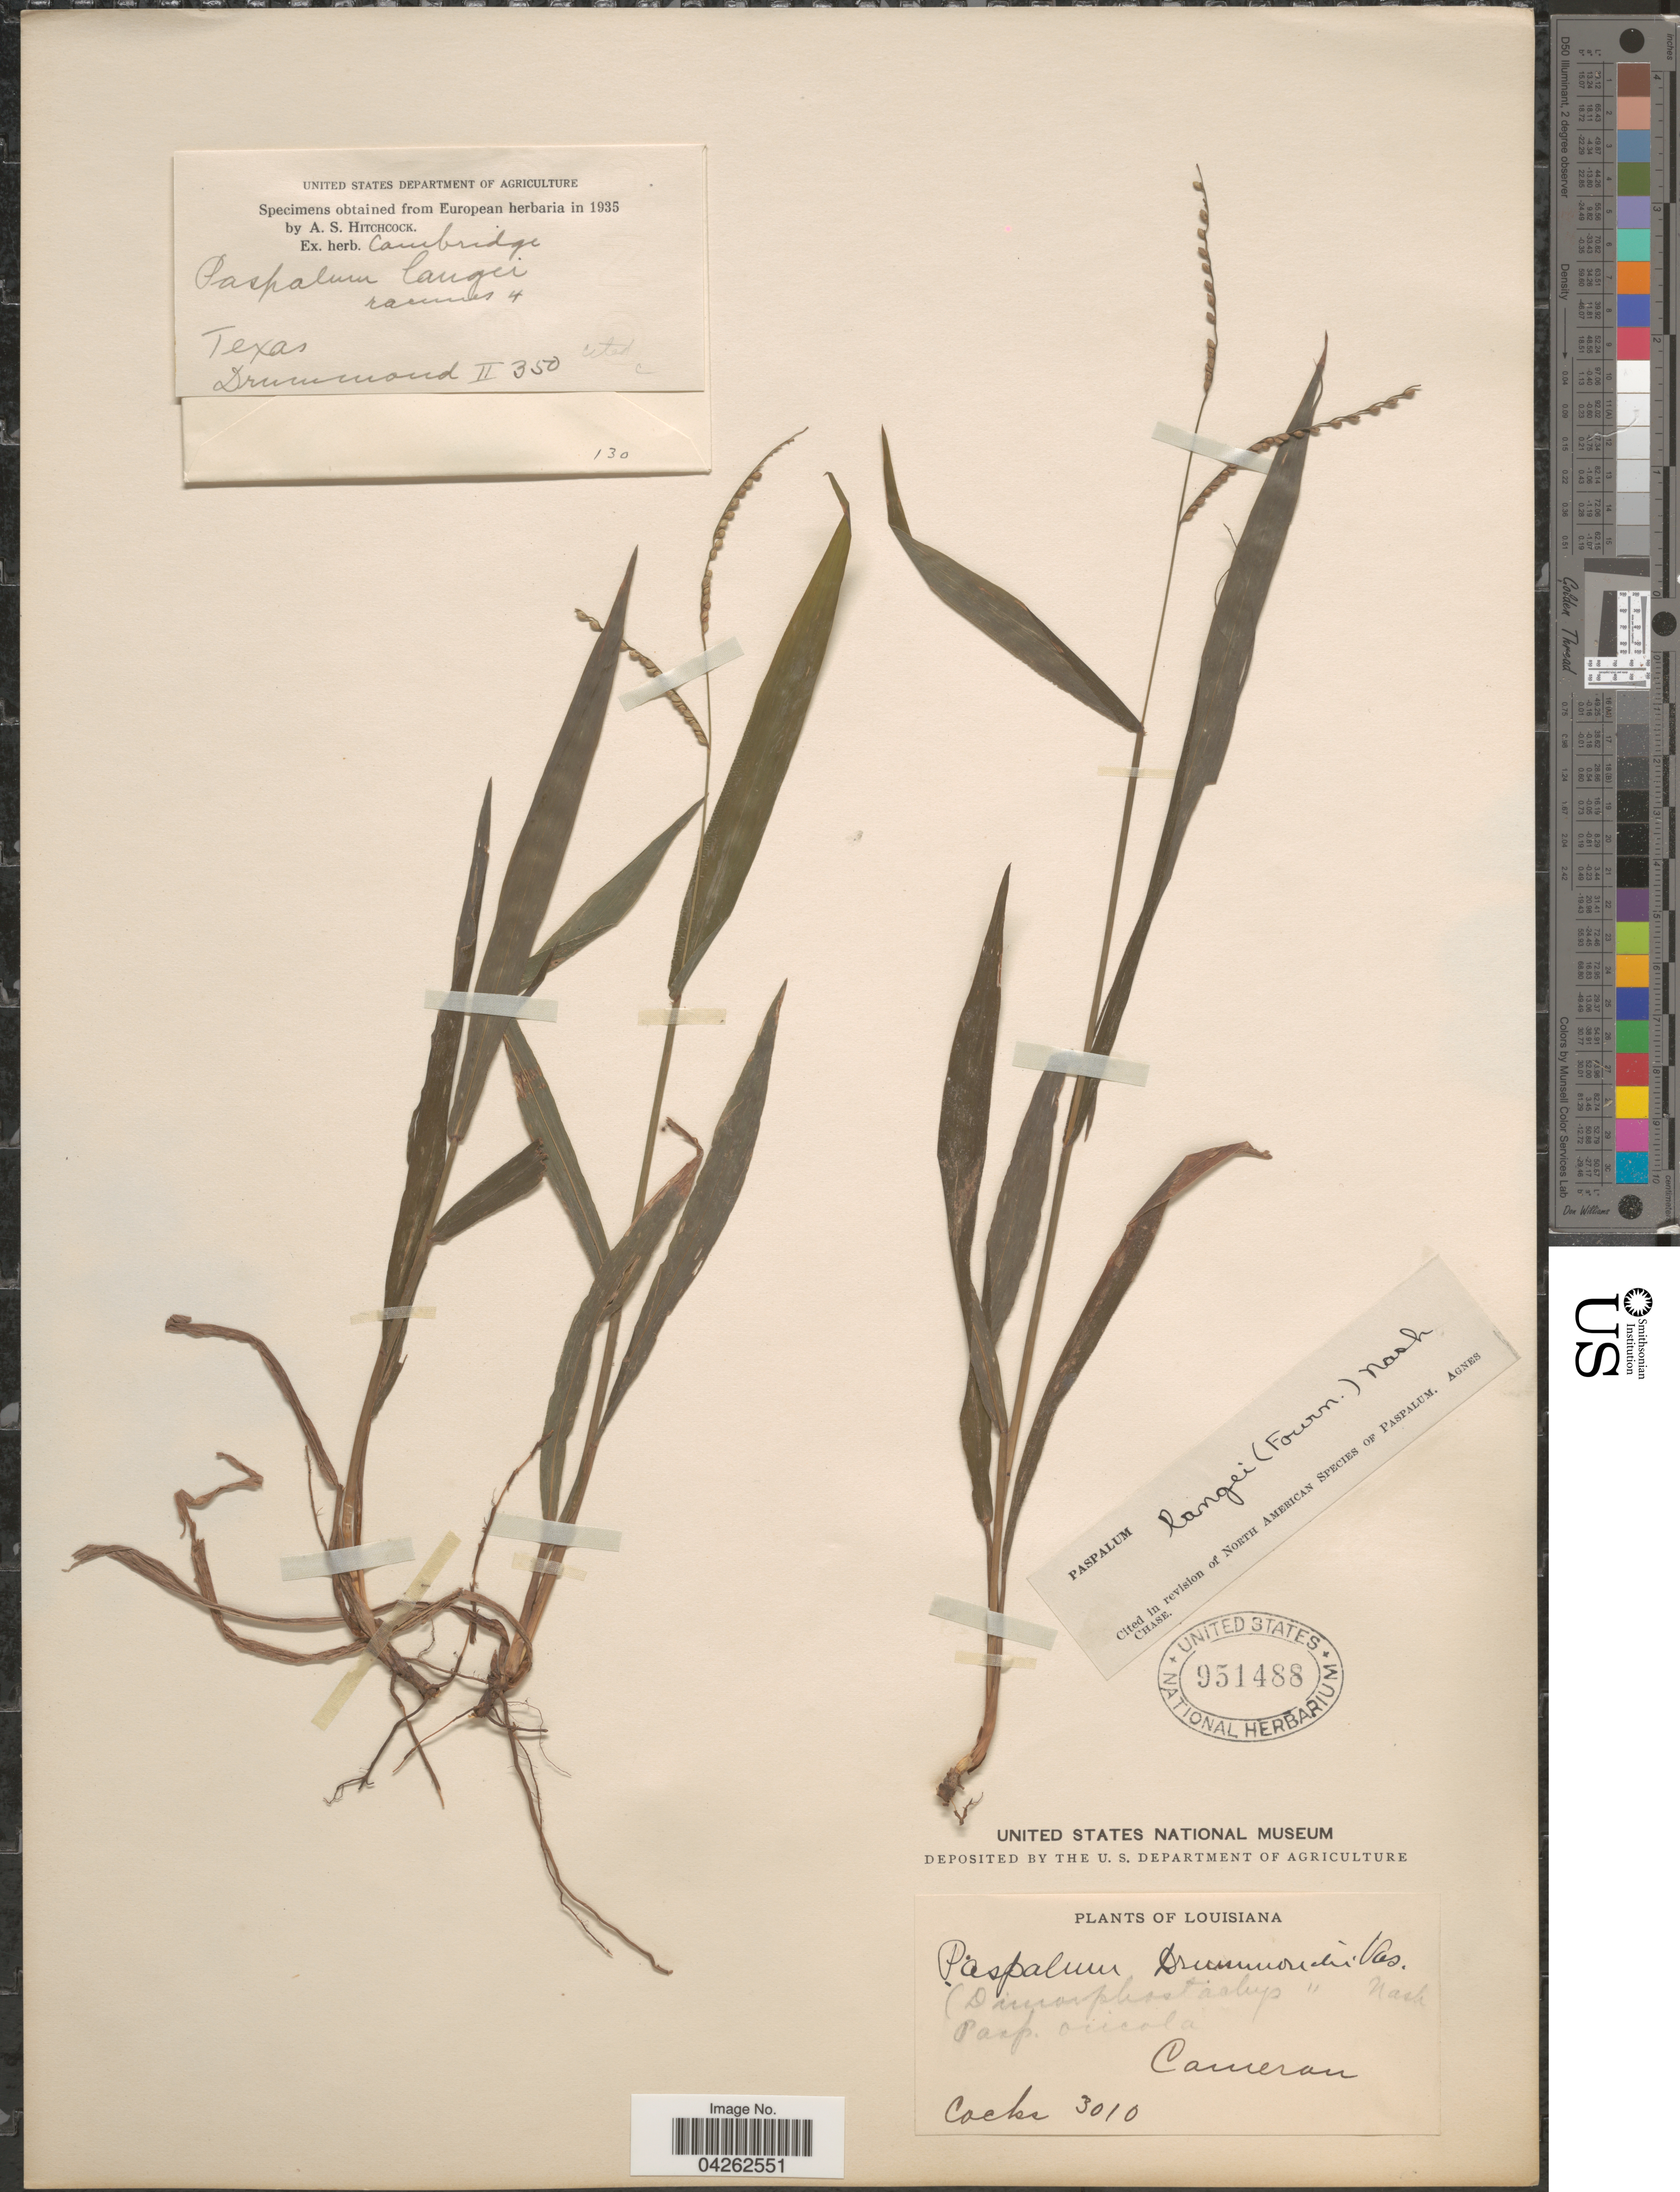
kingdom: Plantae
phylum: Tracheophyta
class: Liliopsida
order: Poales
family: Poaceae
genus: Paspalum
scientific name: Paspalum langei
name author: (E. Fourn.) Nash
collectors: -. Drummond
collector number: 350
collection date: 1935-02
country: United States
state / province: Texas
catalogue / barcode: US 951488-2